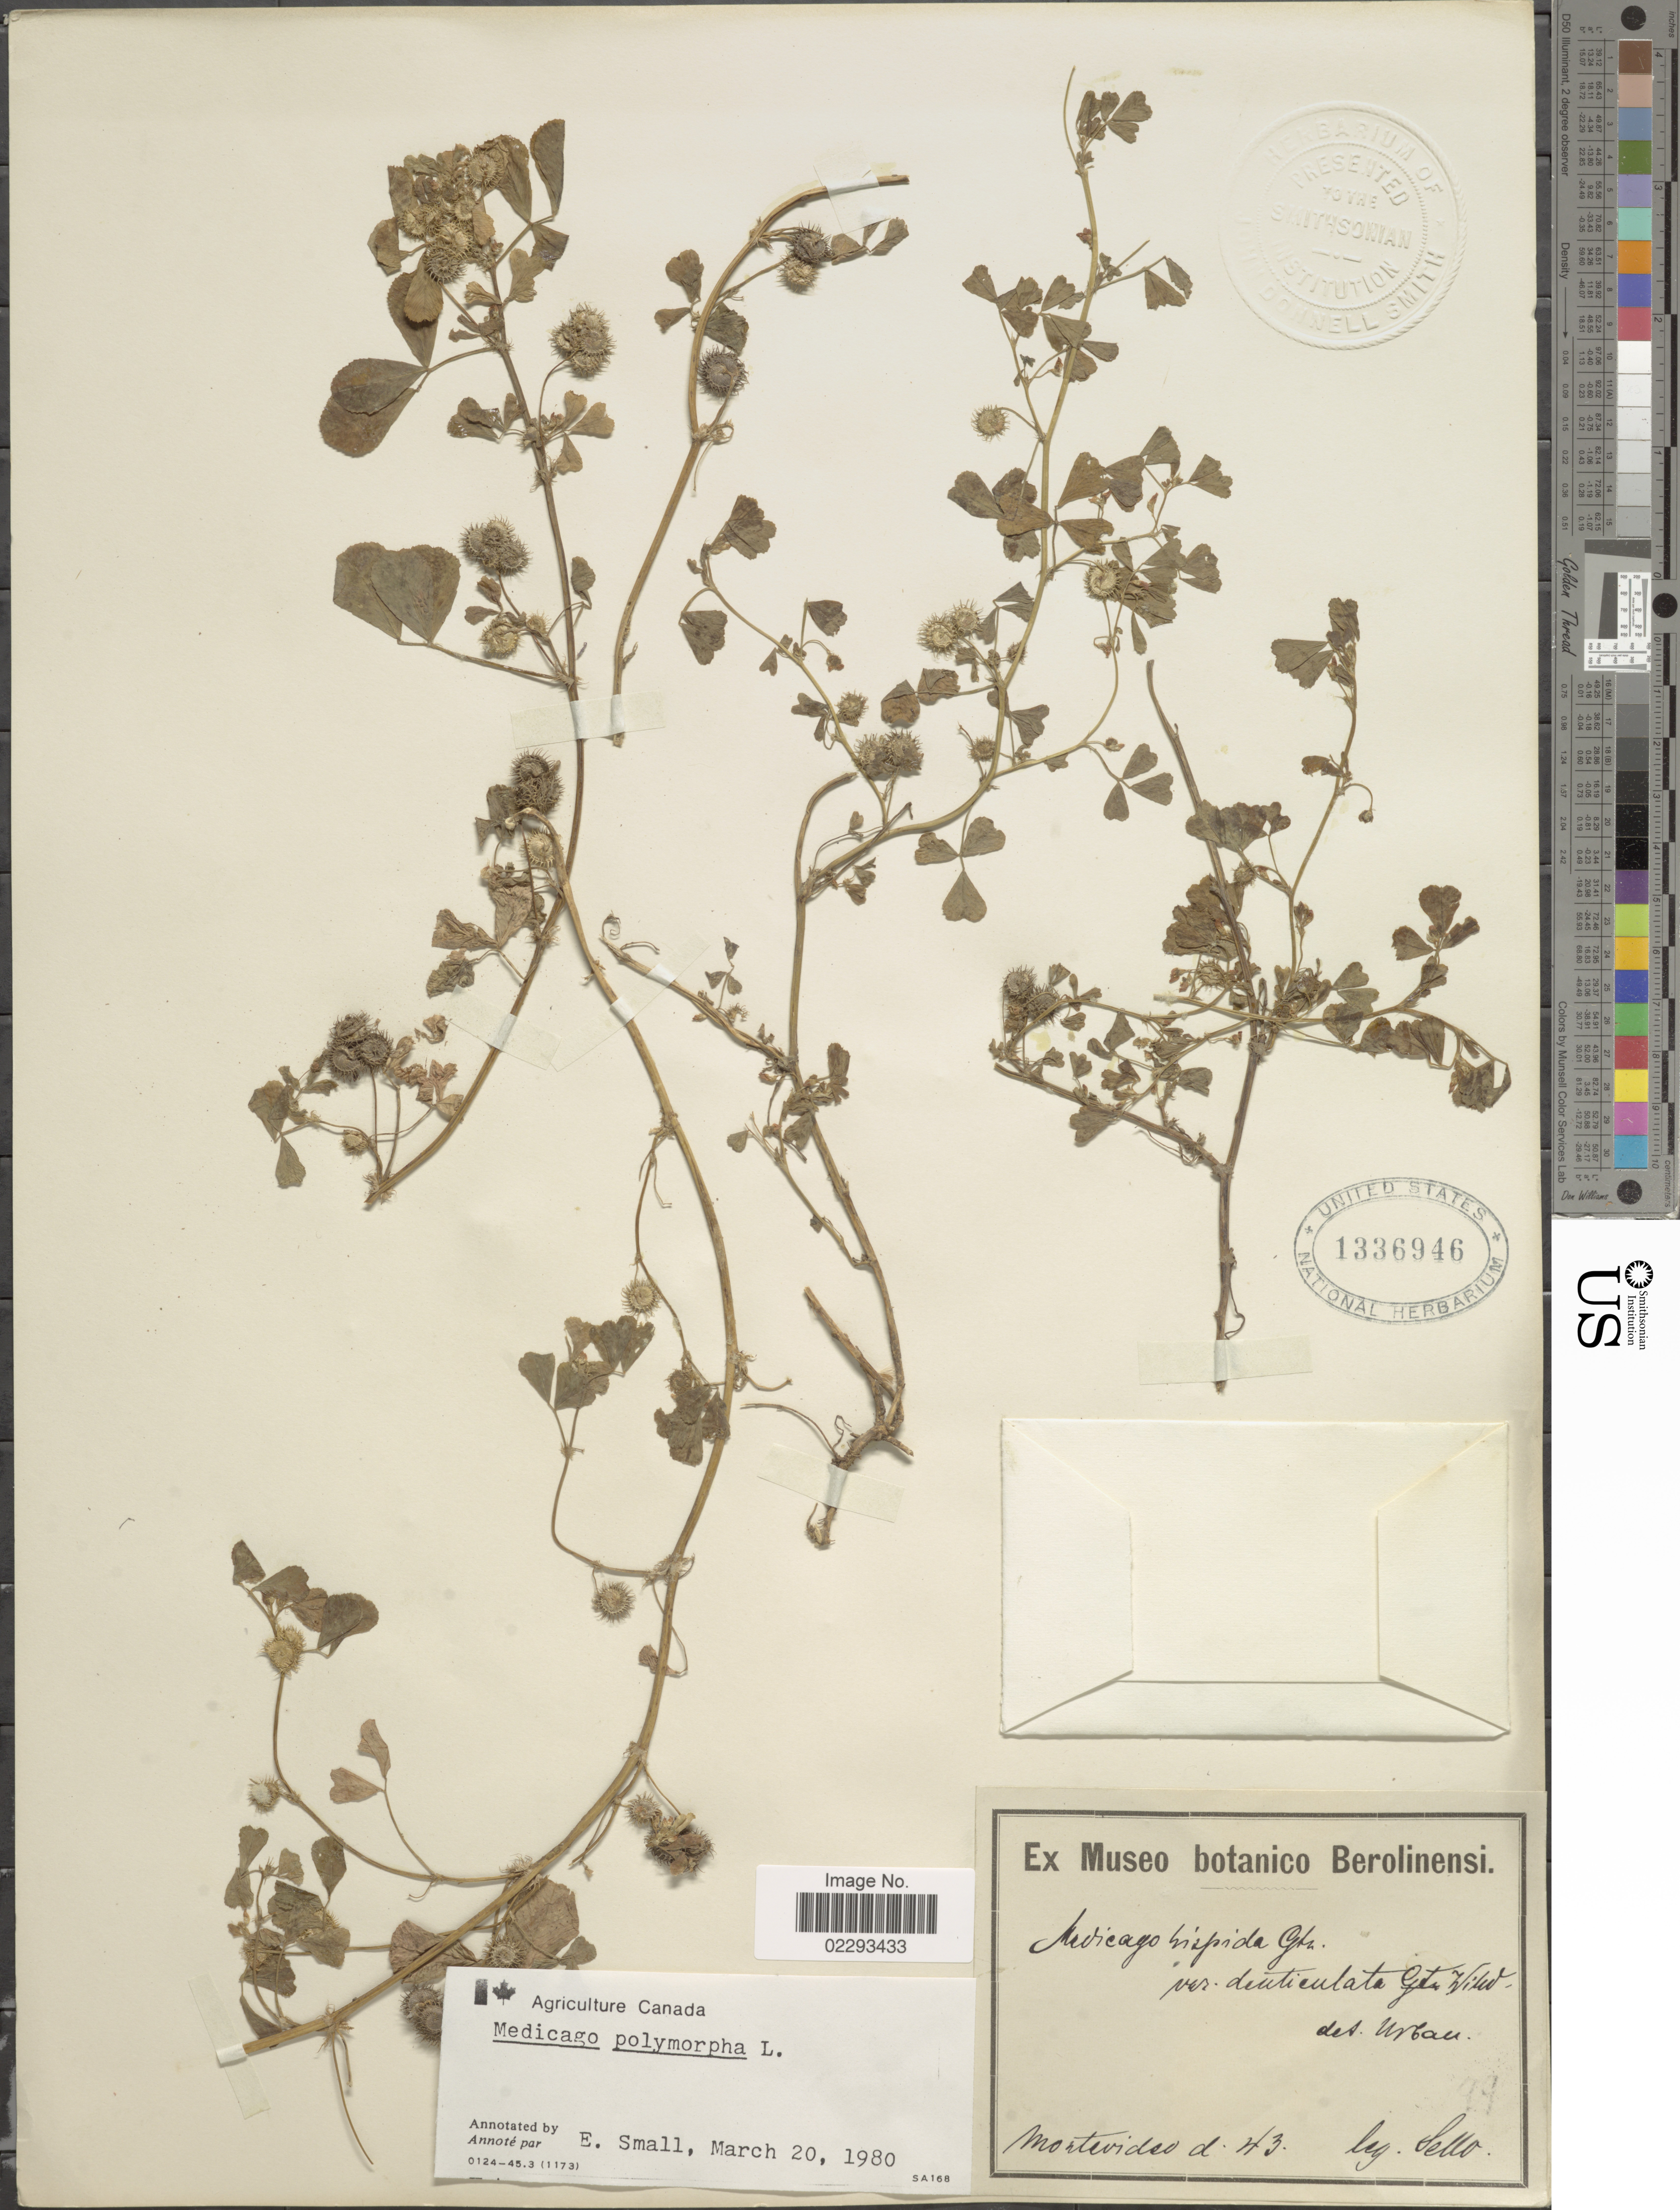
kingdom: Plantae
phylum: Tracheophyta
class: Magnoliopsida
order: Fabales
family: Fabaceae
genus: Medicago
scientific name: Medicago polymorpha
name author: L.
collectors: -. Sello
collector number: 43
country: Uruguay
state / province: Montevideo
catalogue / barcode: US 1336946